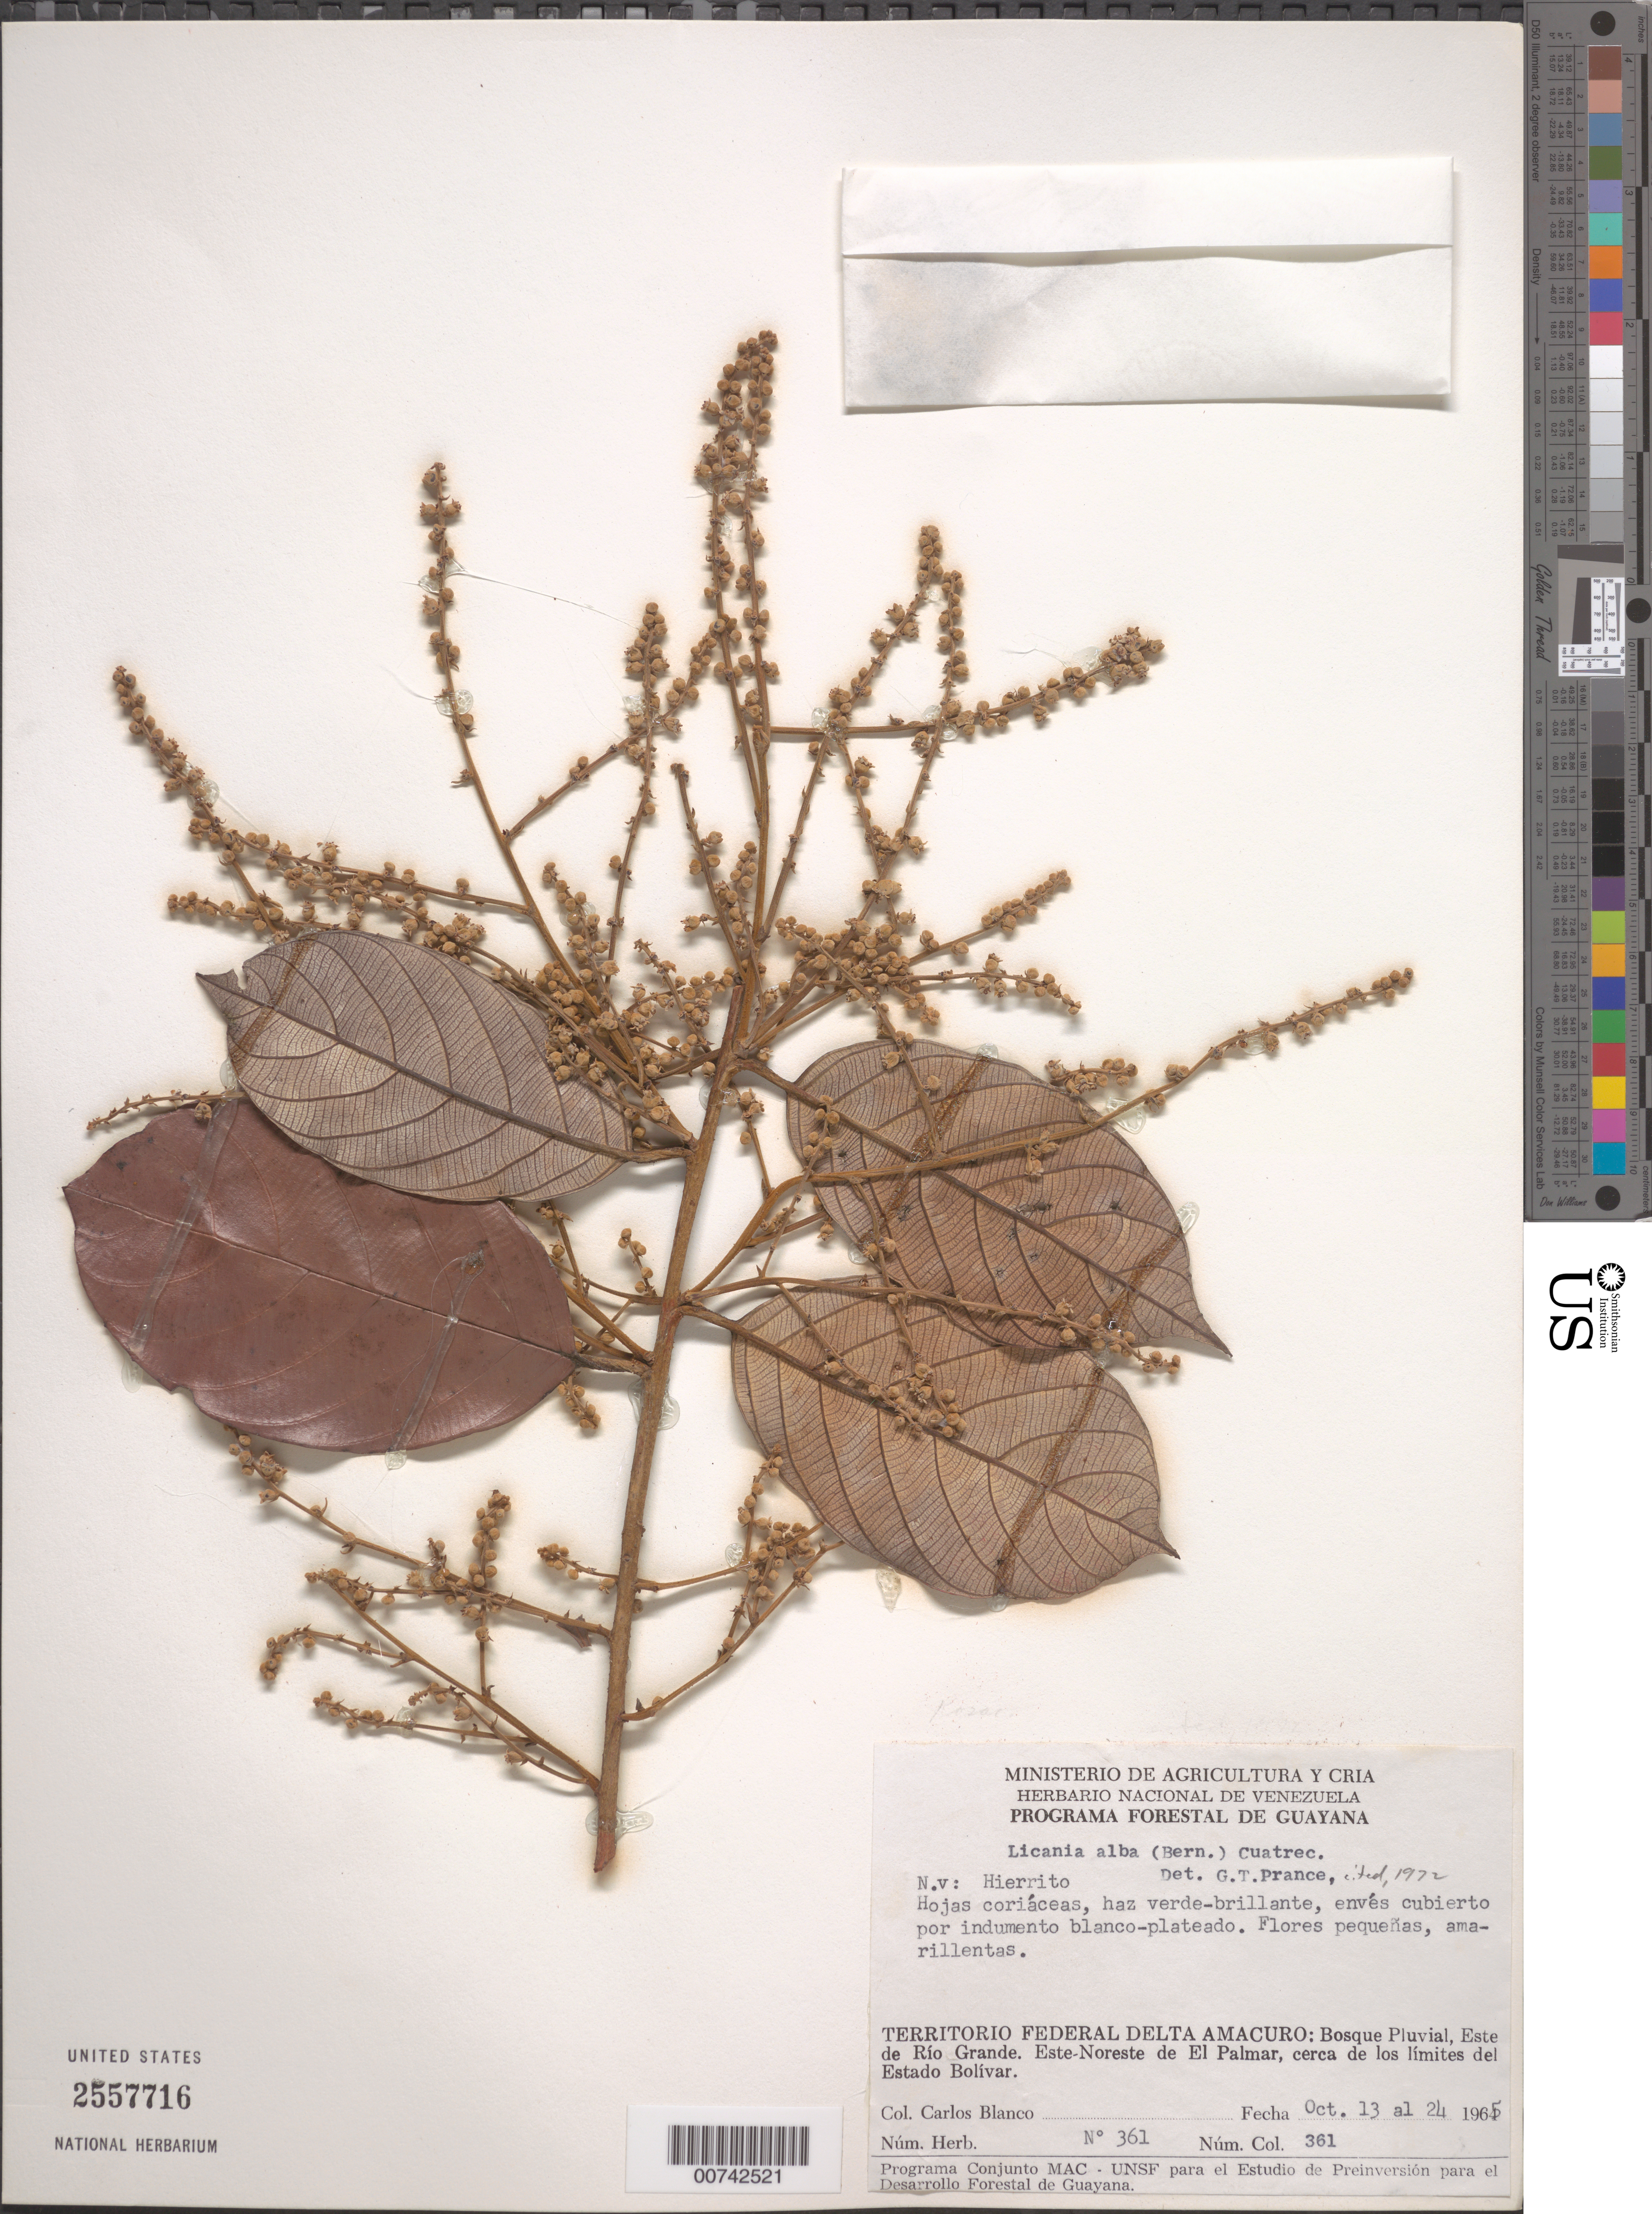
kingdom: Plantae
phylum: Tracheophyta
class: Magnoliopsida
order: Malpighiales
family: Chrysobalanaceae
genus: Licania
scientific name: Licania alba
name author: (Bernoulli) Cuatrec.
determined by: Prance, G. T.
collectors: C. A. Blanco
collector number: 361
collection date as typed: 13-Oct-65 to 24-Oct-65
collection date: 1965-10-13/1965-10-24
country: Venezuela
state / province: Delta Amacuro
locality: Río Grande, Este de; Este-Noreste de El Palmar, cerca de los limites del Estado Bolívar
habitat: Bosque pluvial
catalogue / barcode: US 2557716